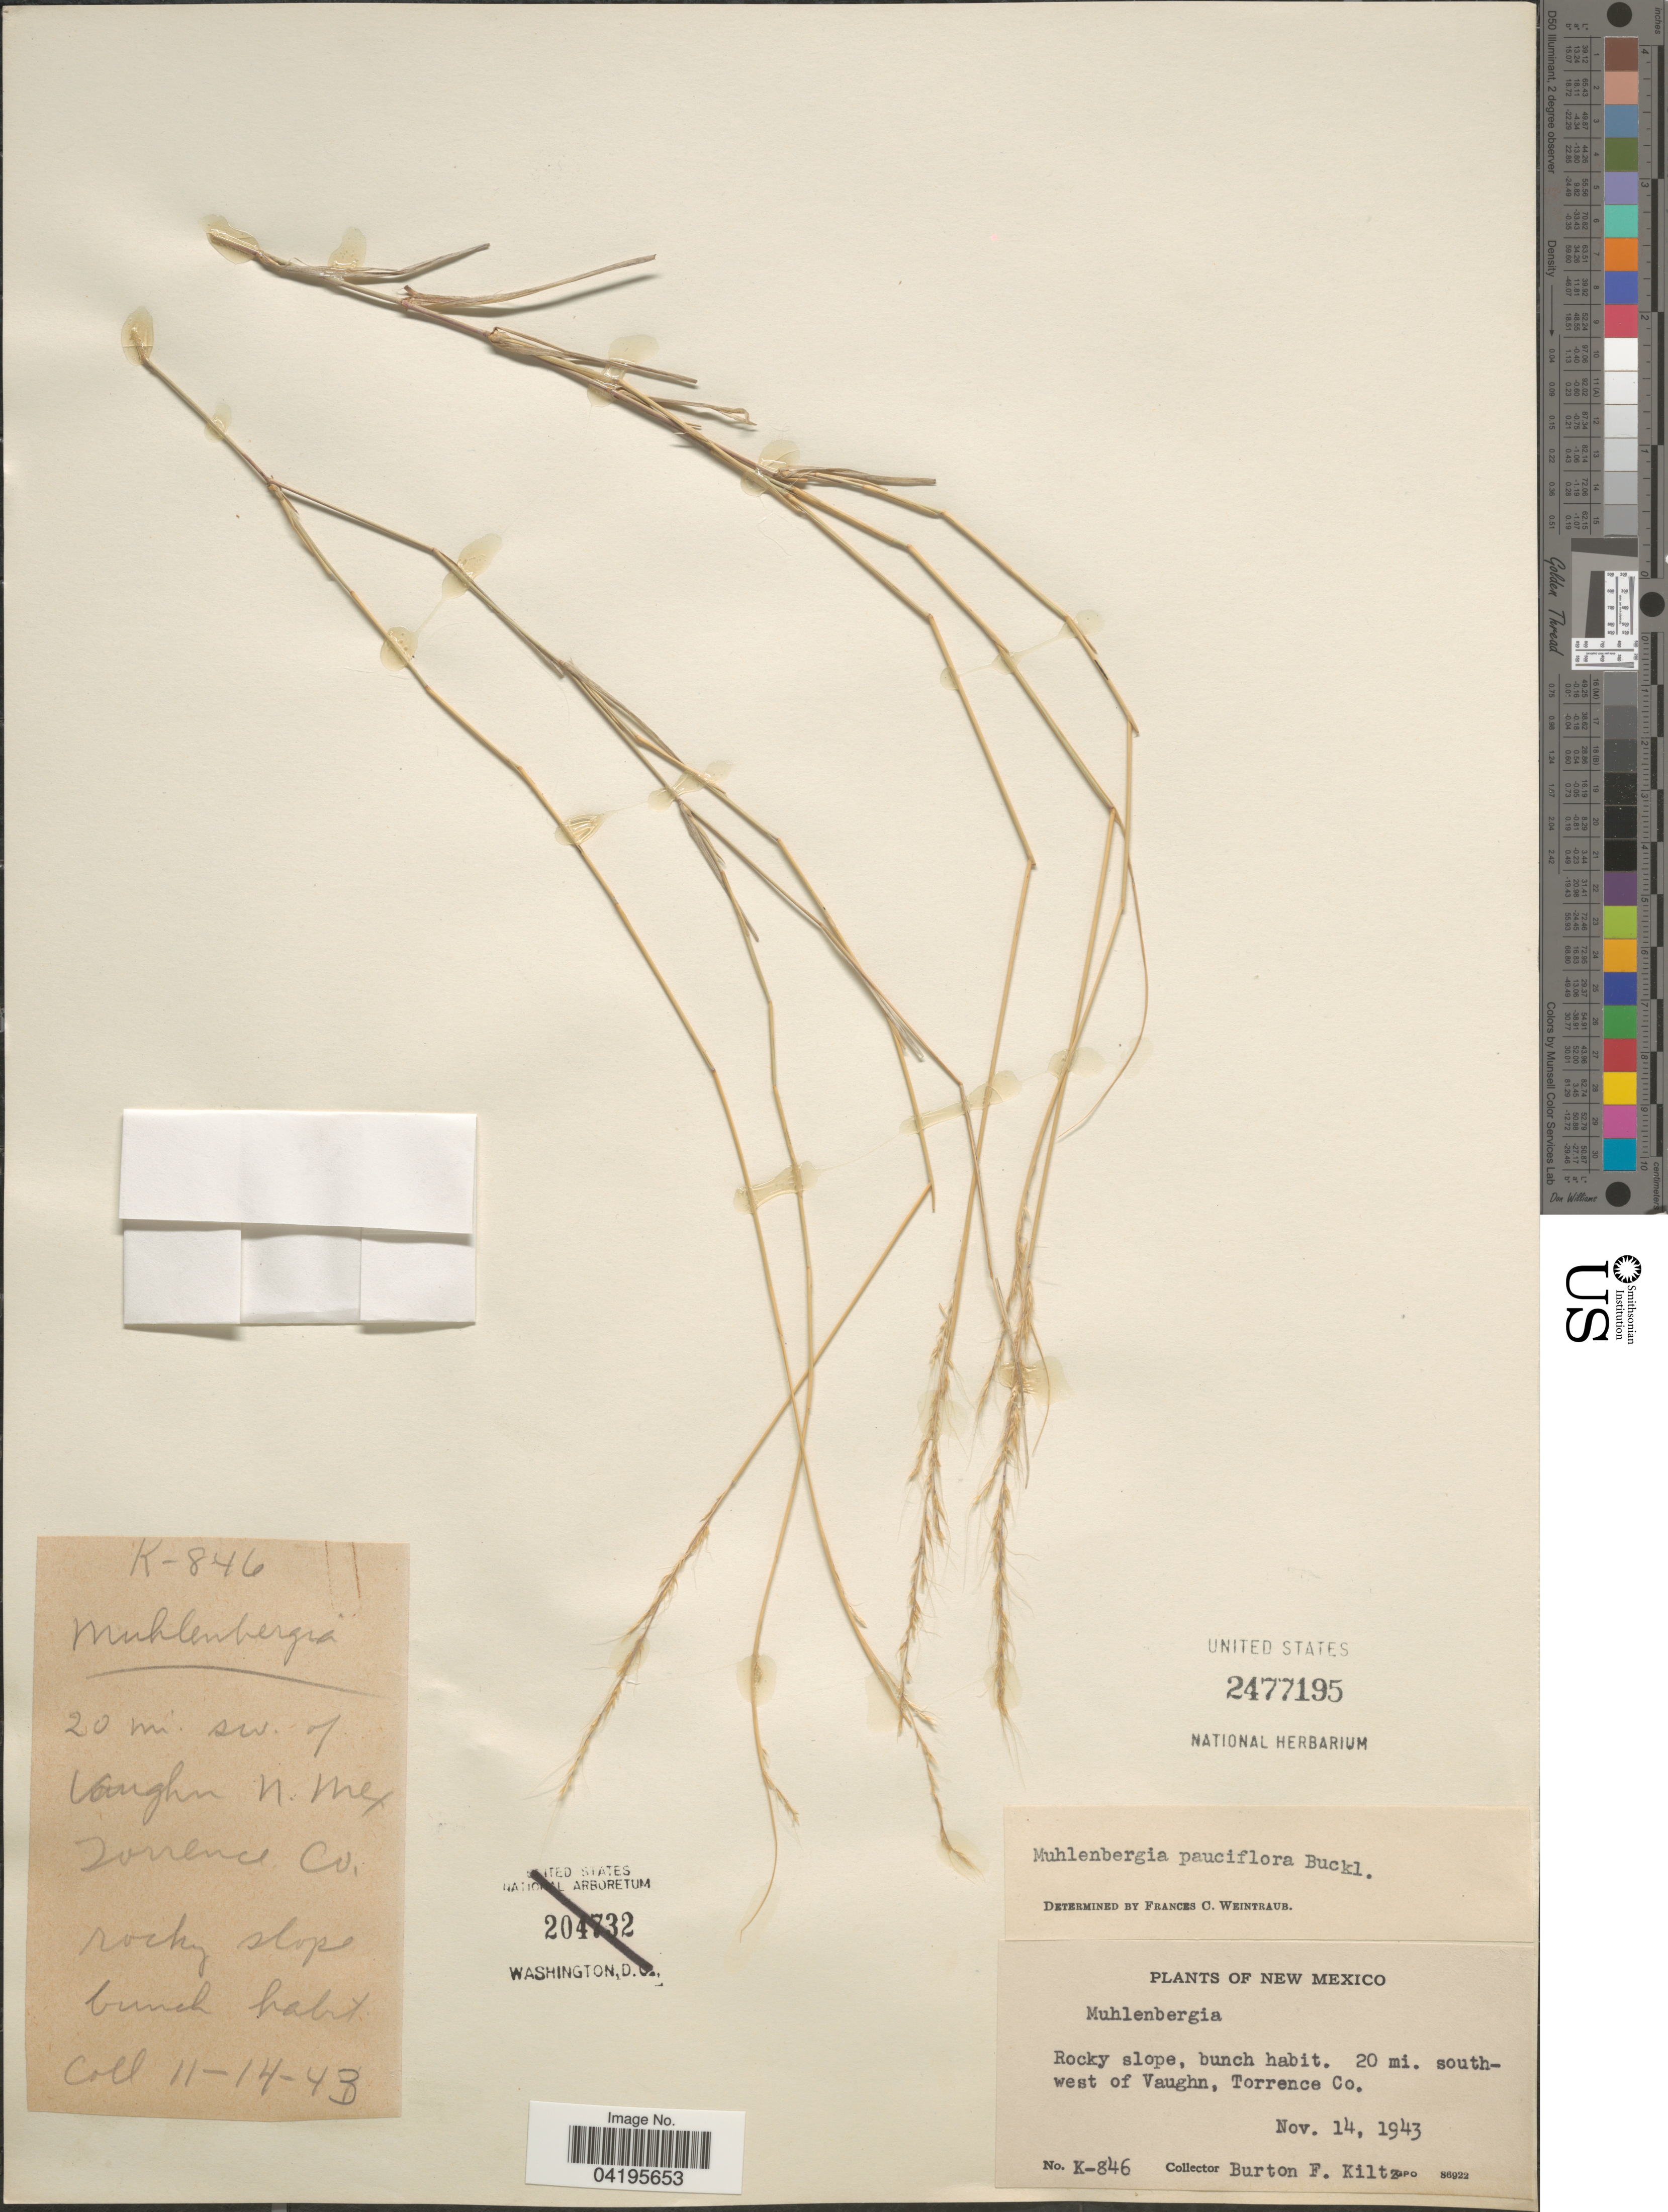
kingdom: Plantae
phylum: Tracheophyta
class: Liliopsida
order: Poales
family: Poaceae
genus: Muhlenbergia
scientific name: Muhlenbergia pauciflora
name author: Buckley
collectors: B. Kiltz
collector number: K-846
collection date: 1943-11-14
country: United States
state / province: New Mexico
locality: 20 mi. southwest of Vaughn, Torrence Co.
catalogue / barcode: US 2477195